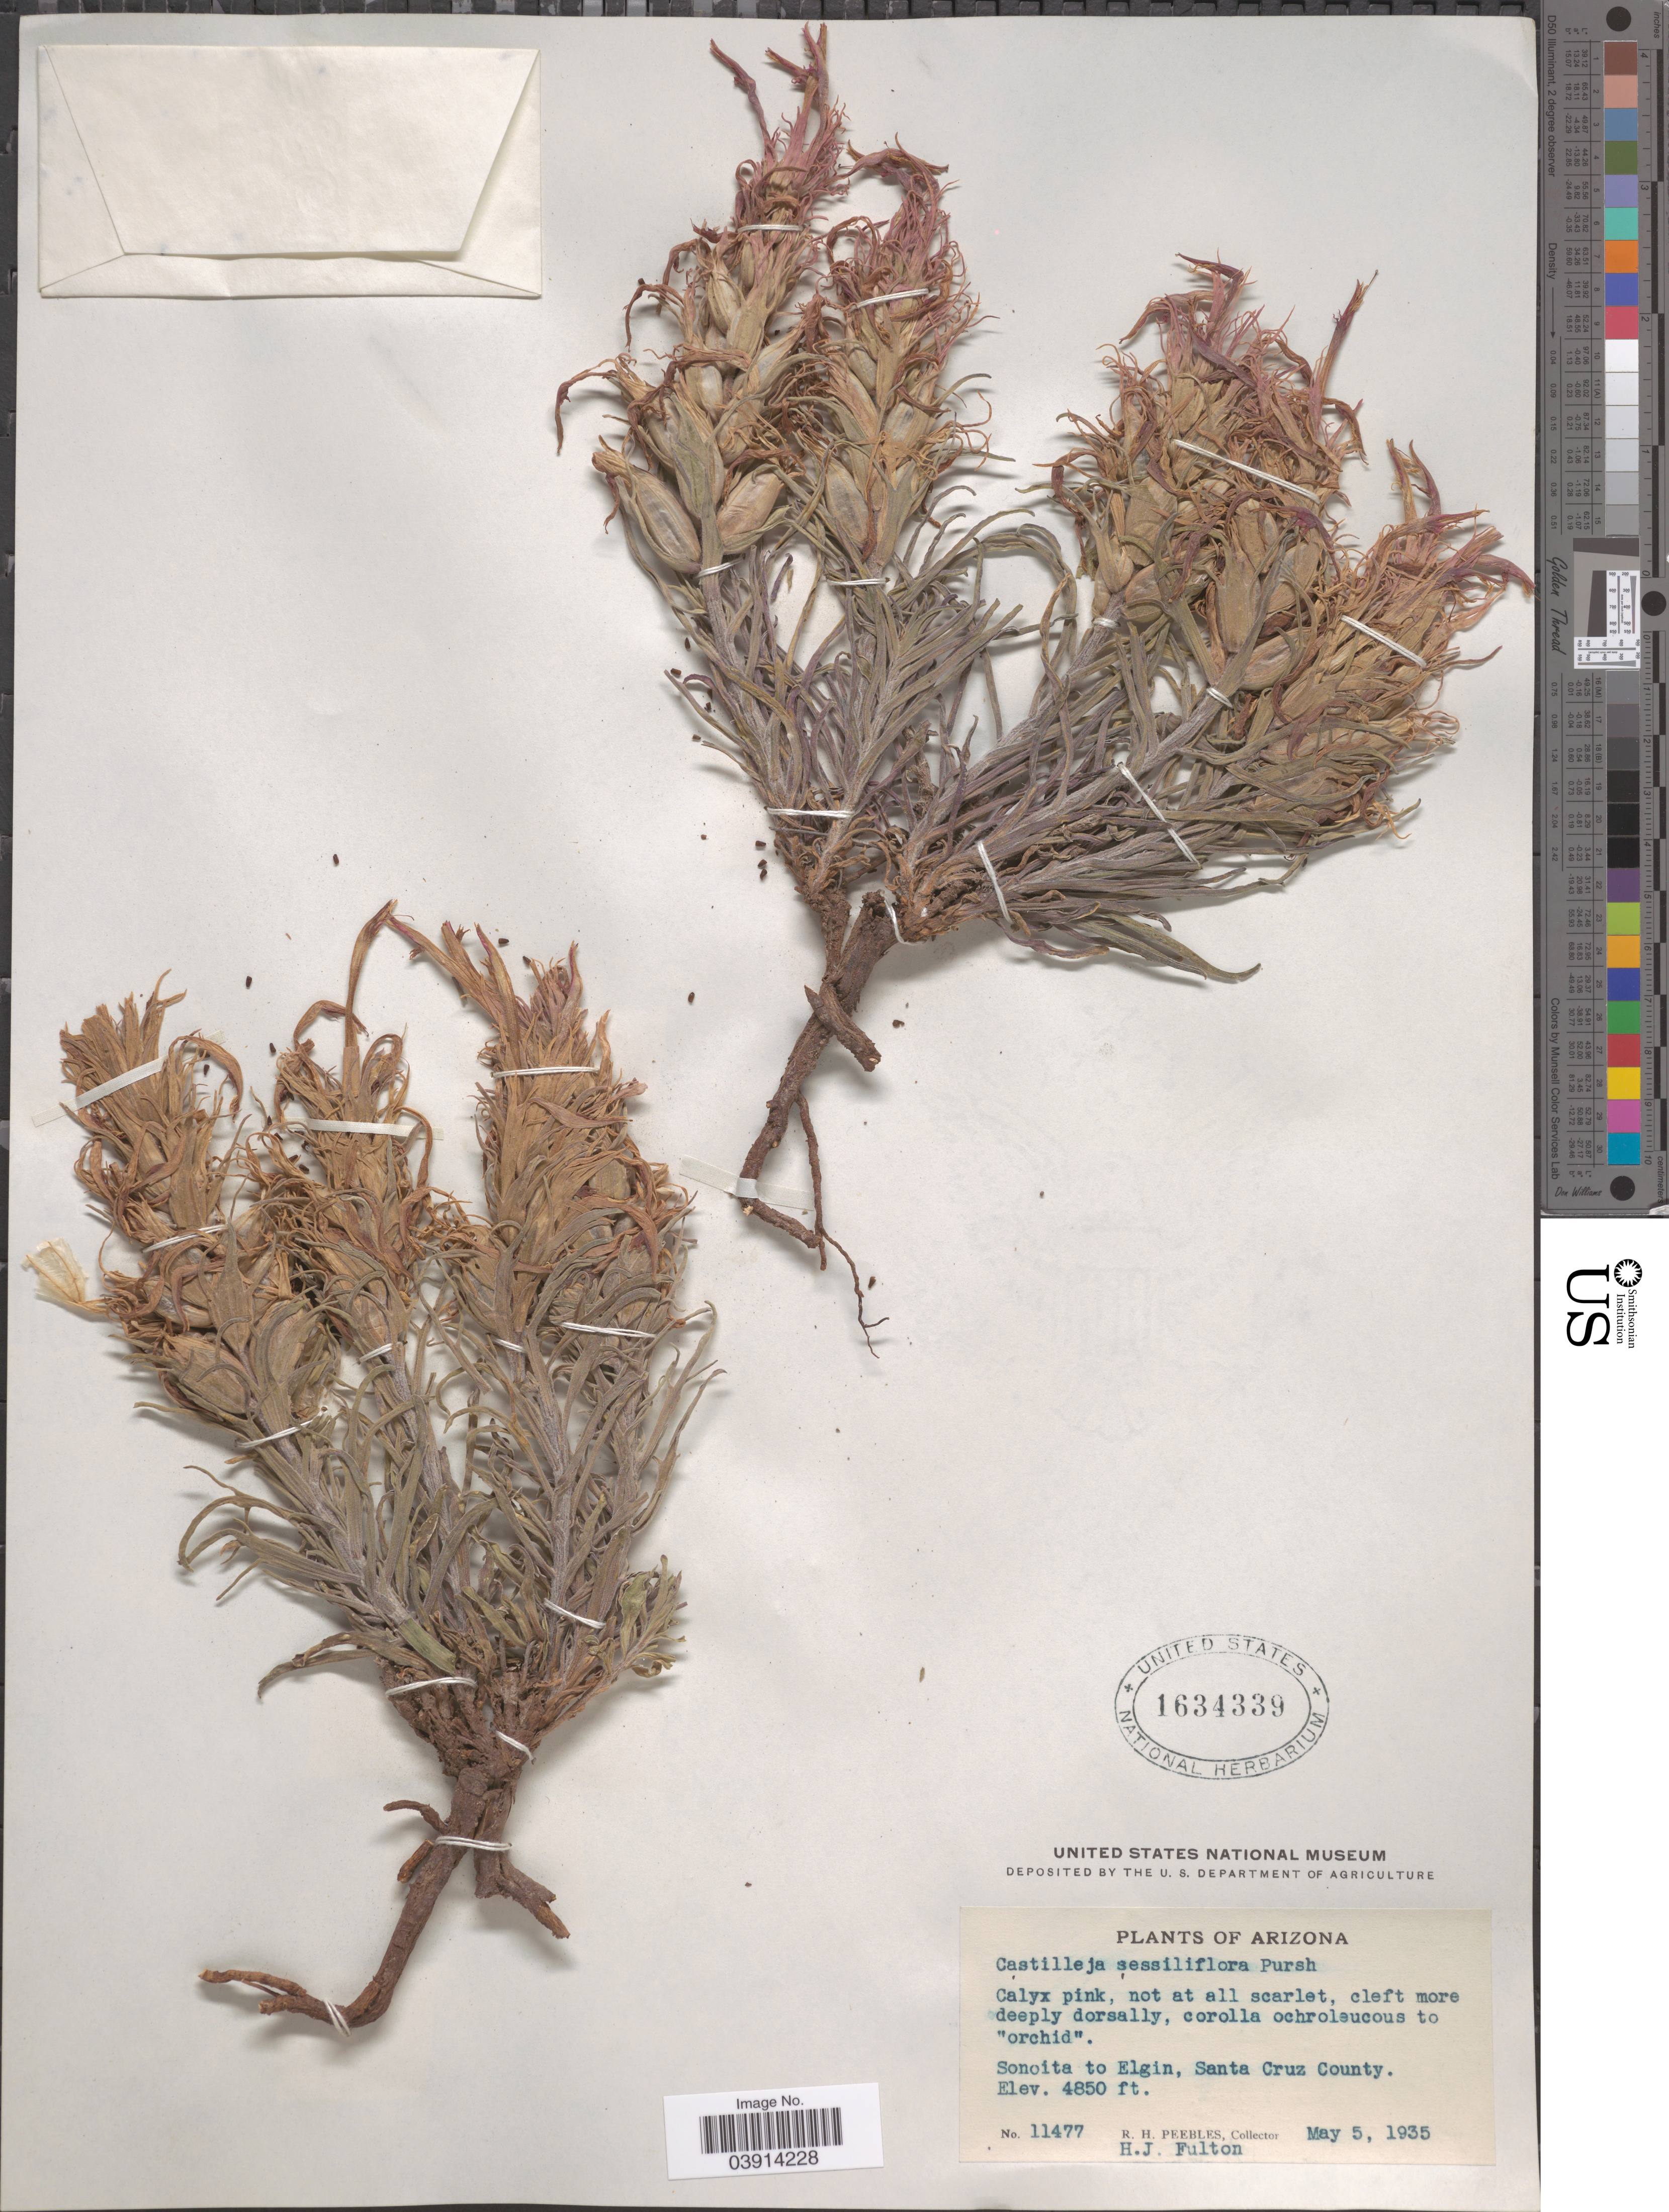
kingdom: Plantae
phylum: Tracheophyta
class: Magnoliopsida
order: Lamiales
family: Orobanchaceae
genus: Castilleja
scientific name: Castilleja sessiliflora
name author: Pursh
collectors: R. H. Peebles & H. Fulton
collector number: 11477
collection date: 1935-05-05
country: United States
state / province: Arizona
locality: Sonoita to Elgin, Santa Cruz County.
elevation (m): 1478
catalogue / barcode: US 1634339